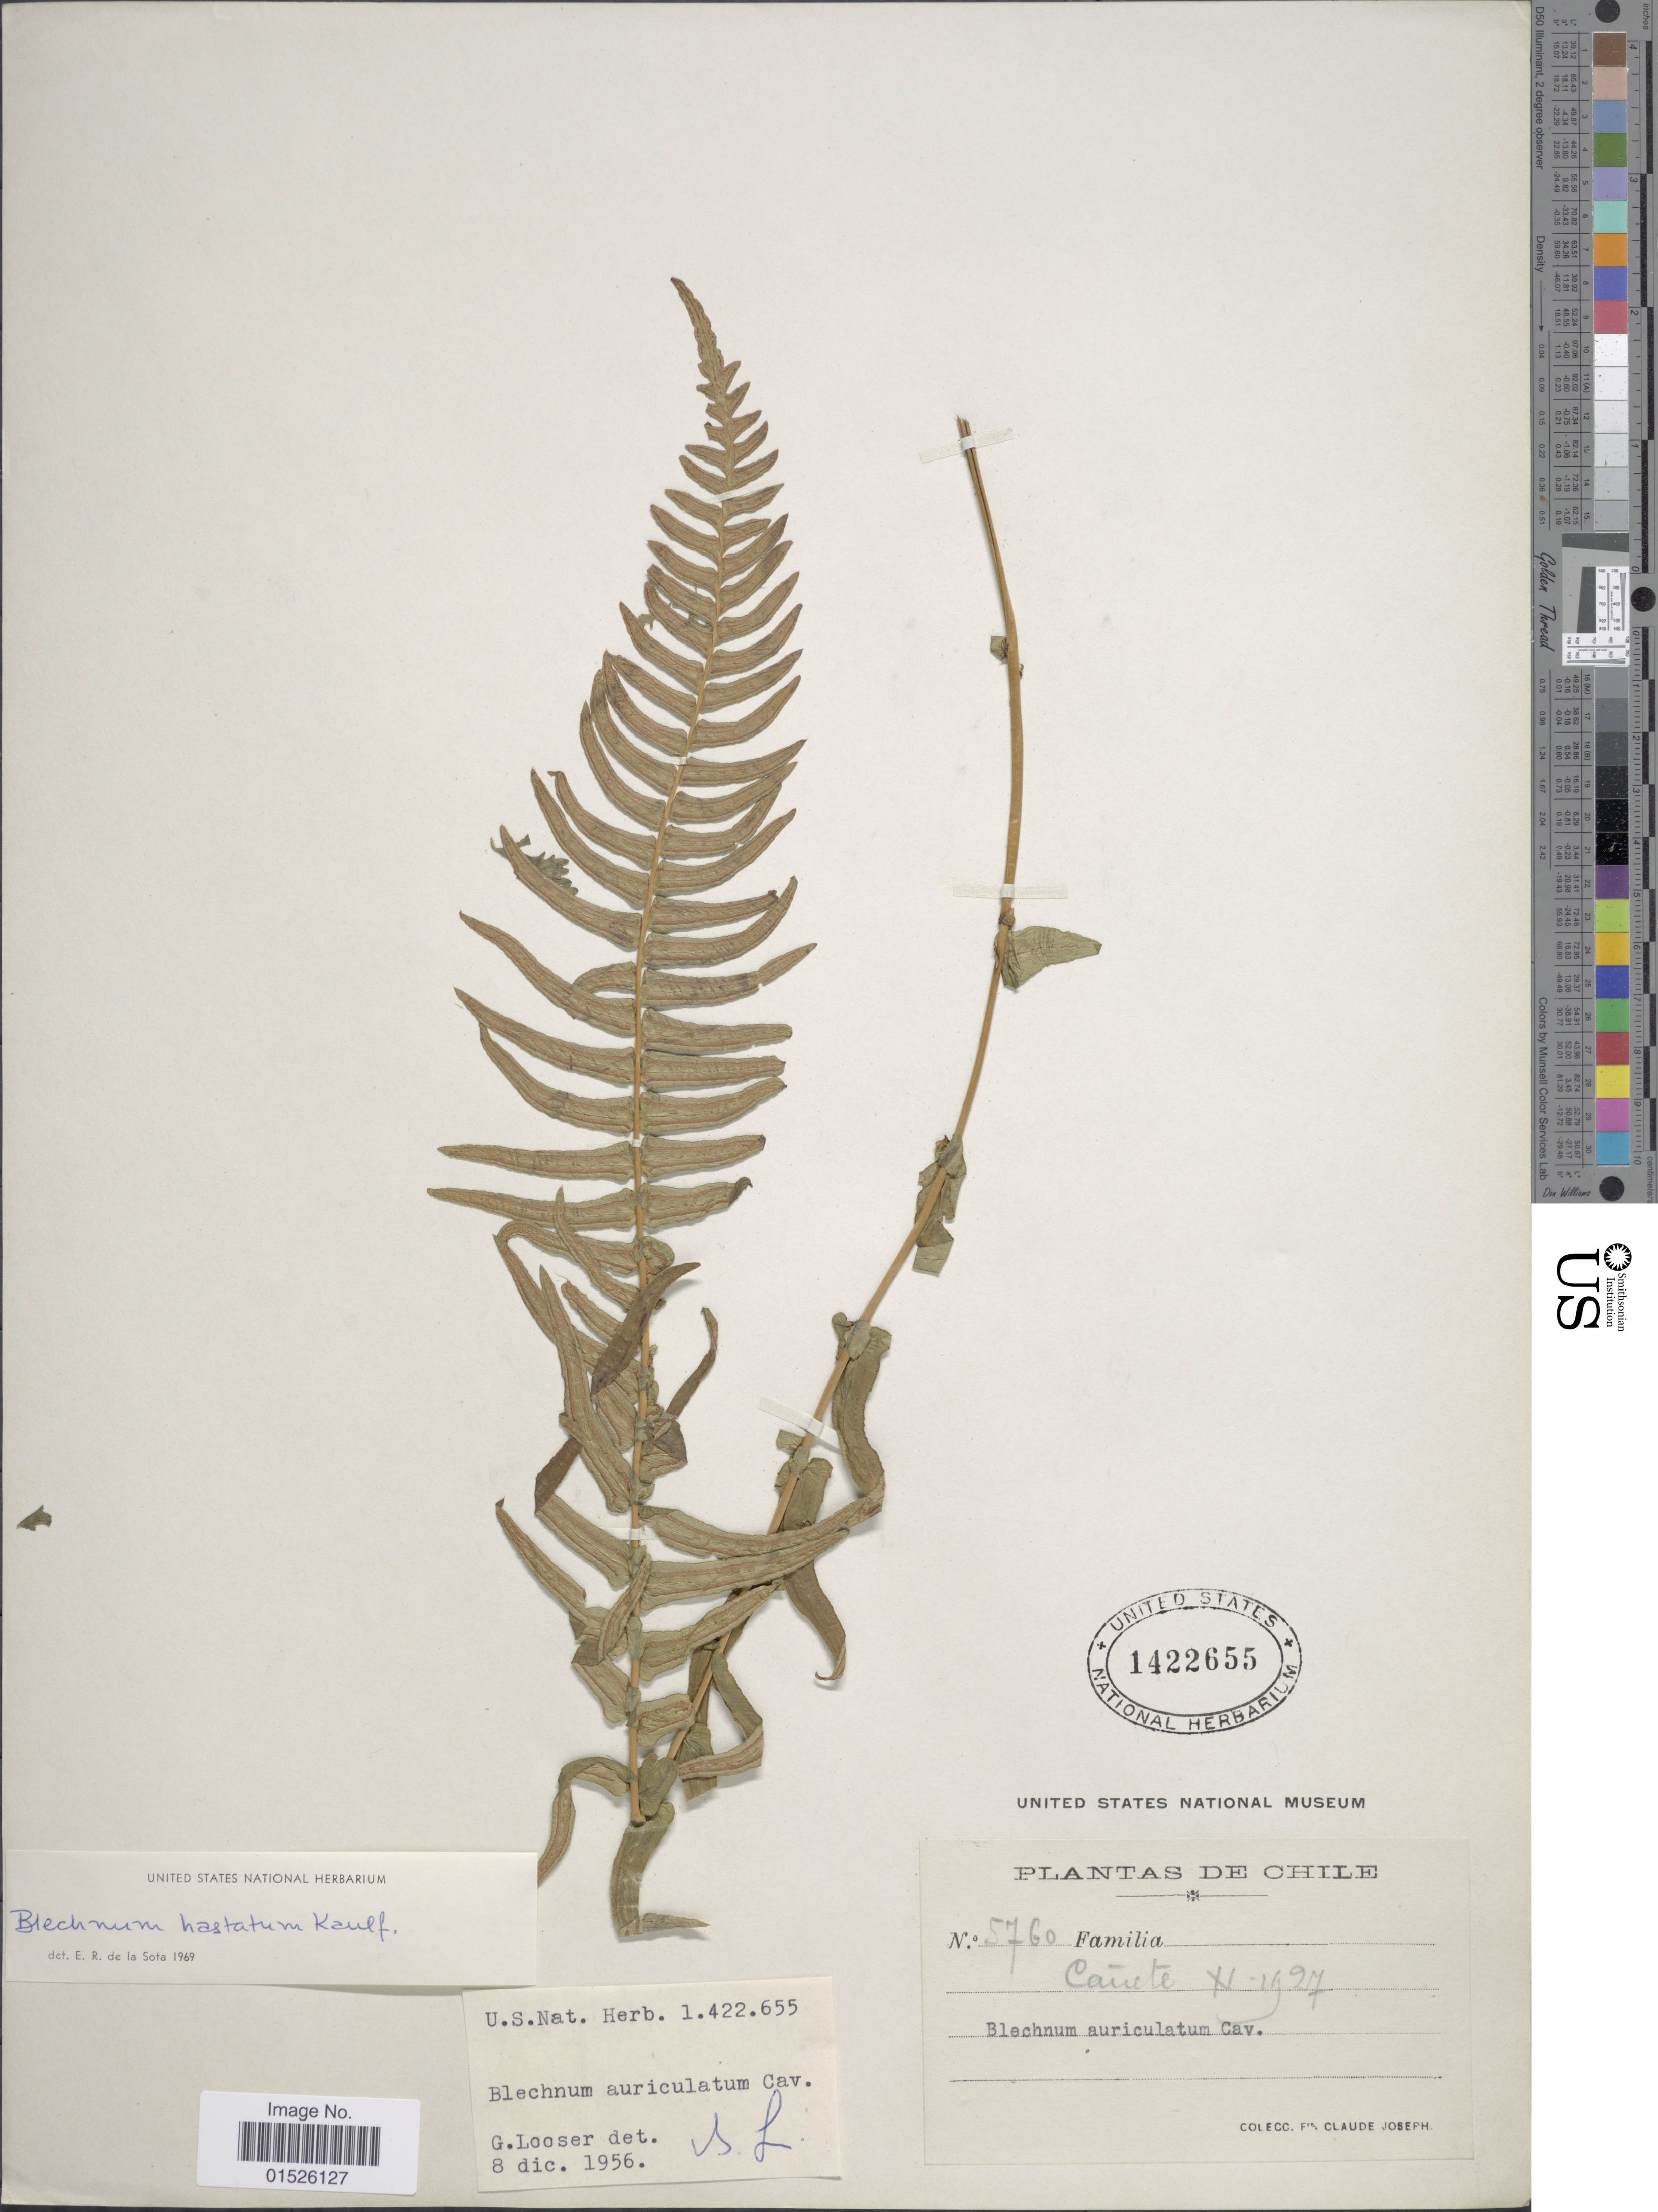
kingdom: Plantae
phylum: Tracheophyta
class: Polypodiopsida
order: Polypodiales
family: Blechnaceae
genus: Blechnum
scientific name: Blechnum hastatum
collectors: Frere Claude Joseph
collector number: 5760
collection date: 1927-11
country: Chile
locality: Chile, Cañete.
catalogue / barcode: US 1422655